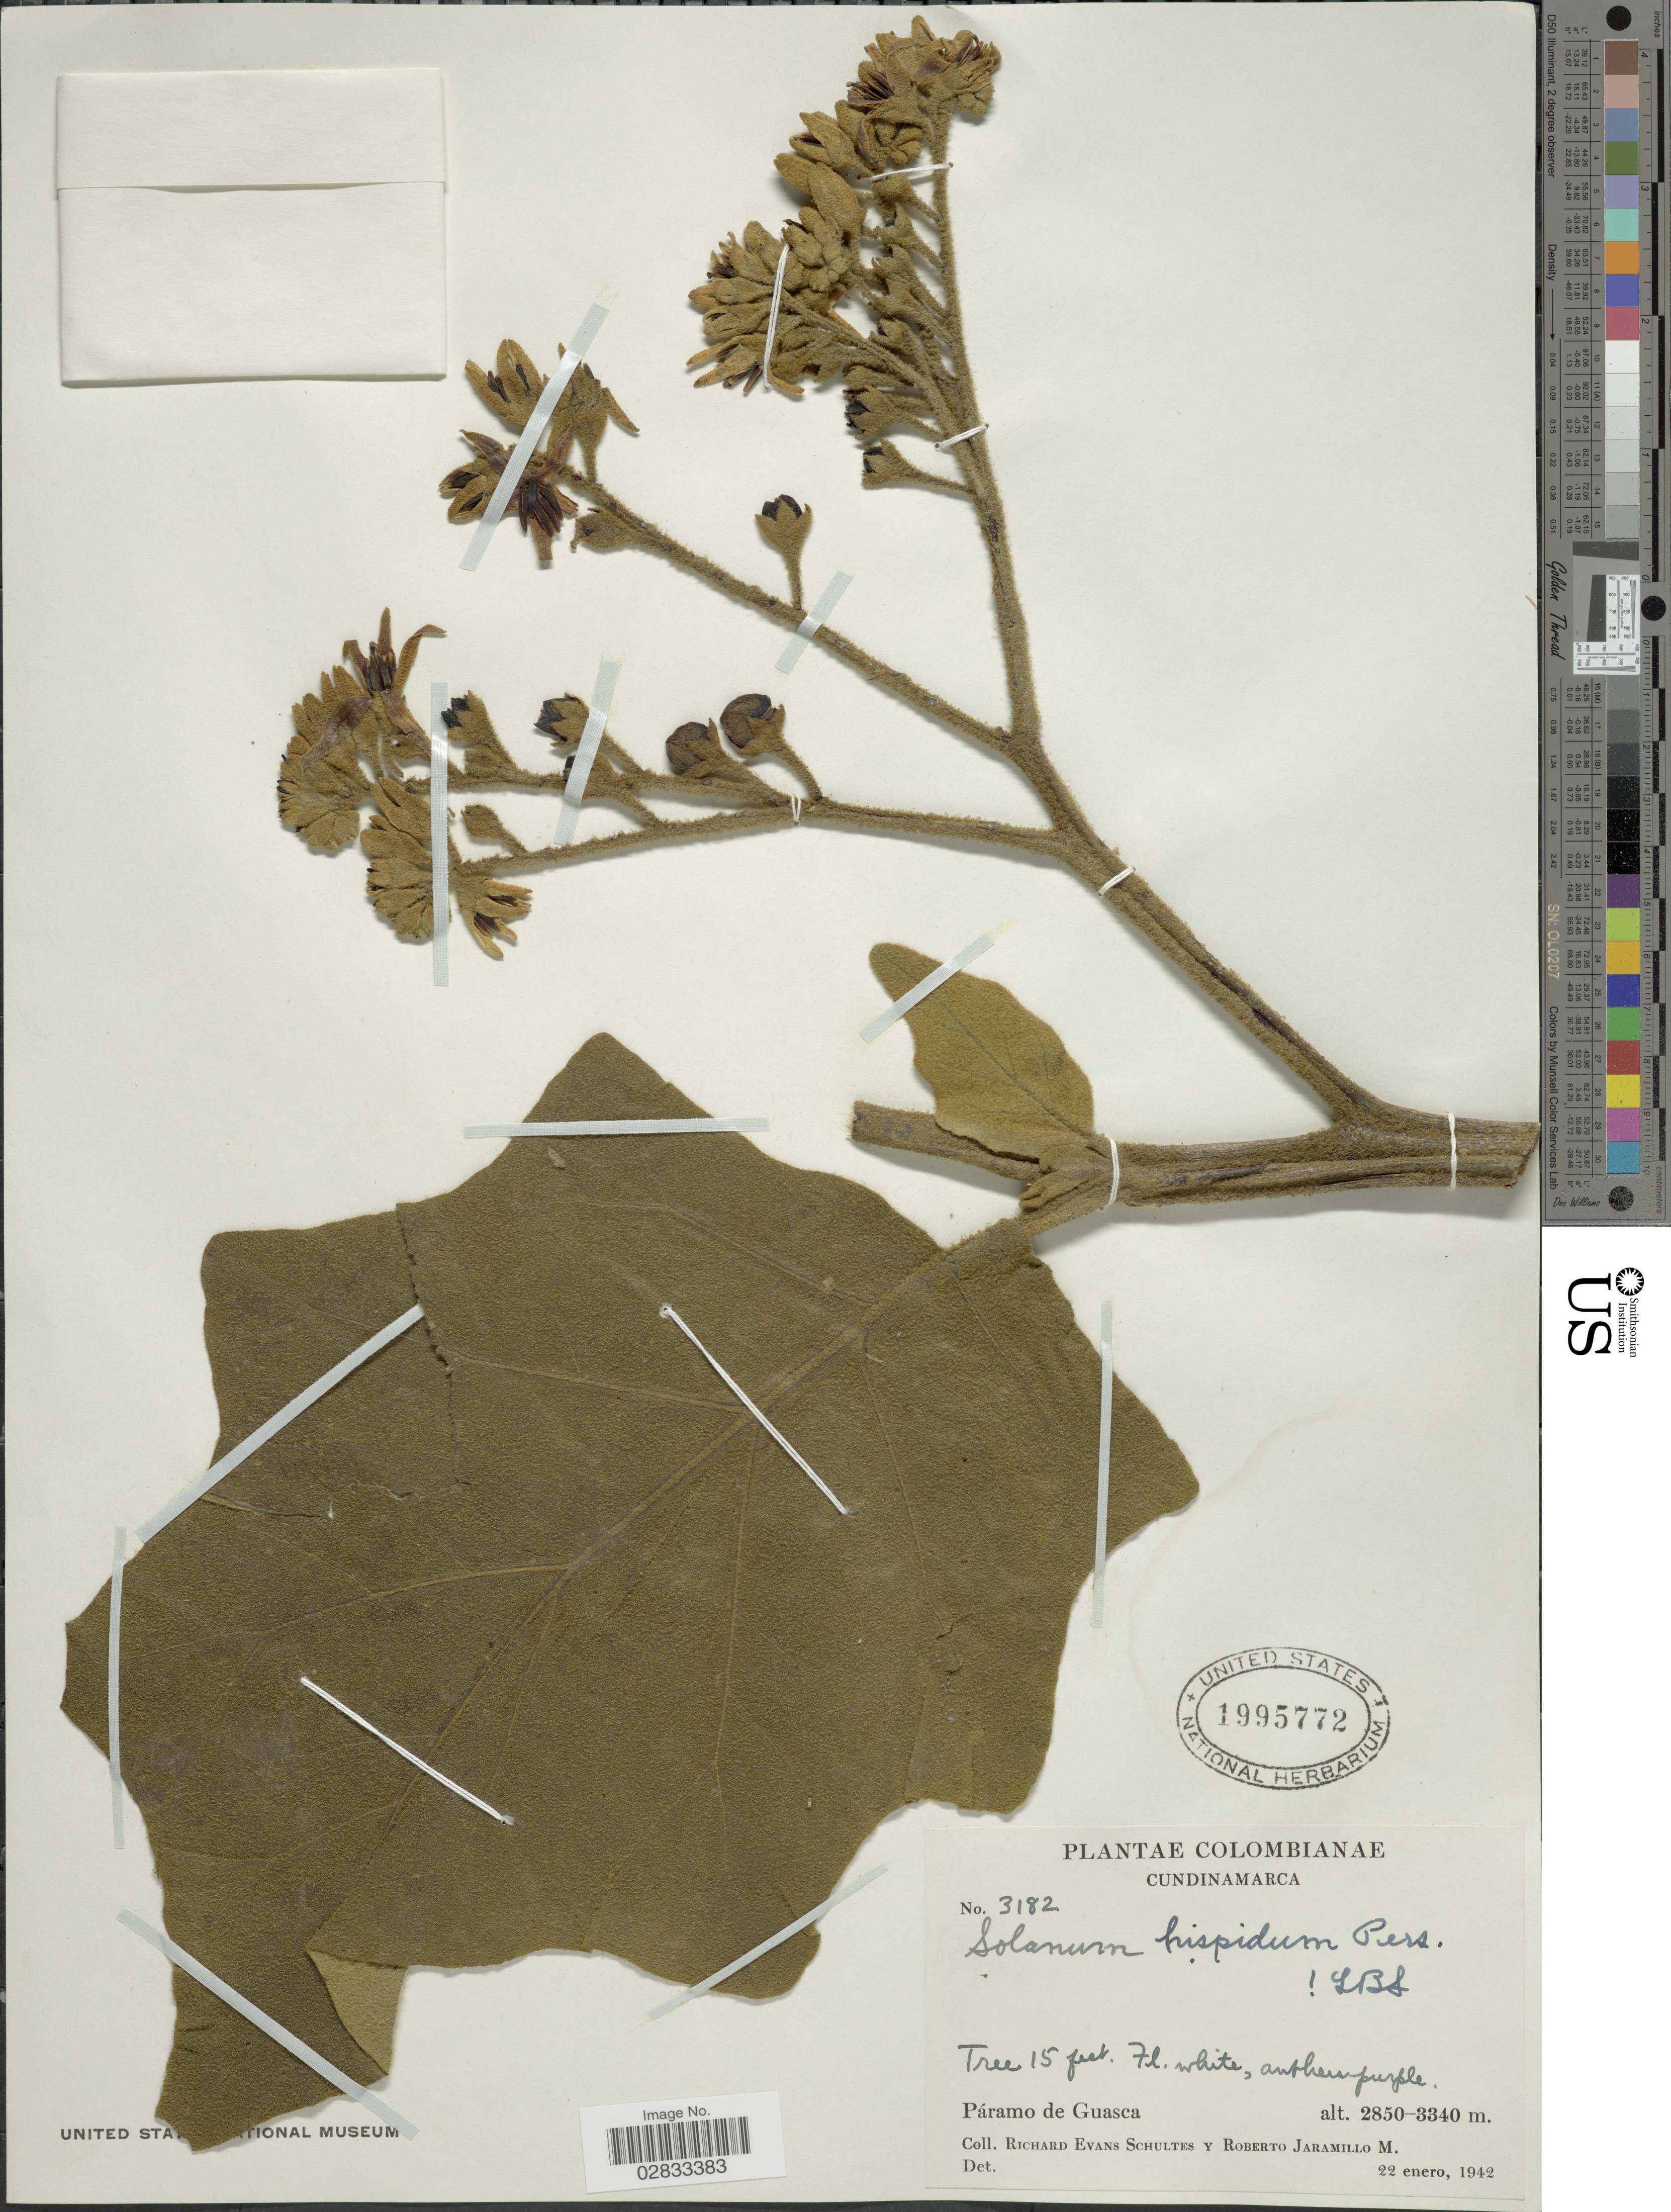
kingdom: Plantae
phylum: Tracheophyta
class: Magnoliopsida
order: Solanales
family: Solanaceae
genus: Solanum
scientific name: Solanum hispidum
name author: Pers.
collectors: R. E. Schultes & R. Jaramillo M.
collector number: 3182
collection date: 1942-01-22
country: Colombia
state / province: Cundinamarca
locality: Páramo de Guasca.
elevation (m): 2850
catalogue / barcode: US 1995772